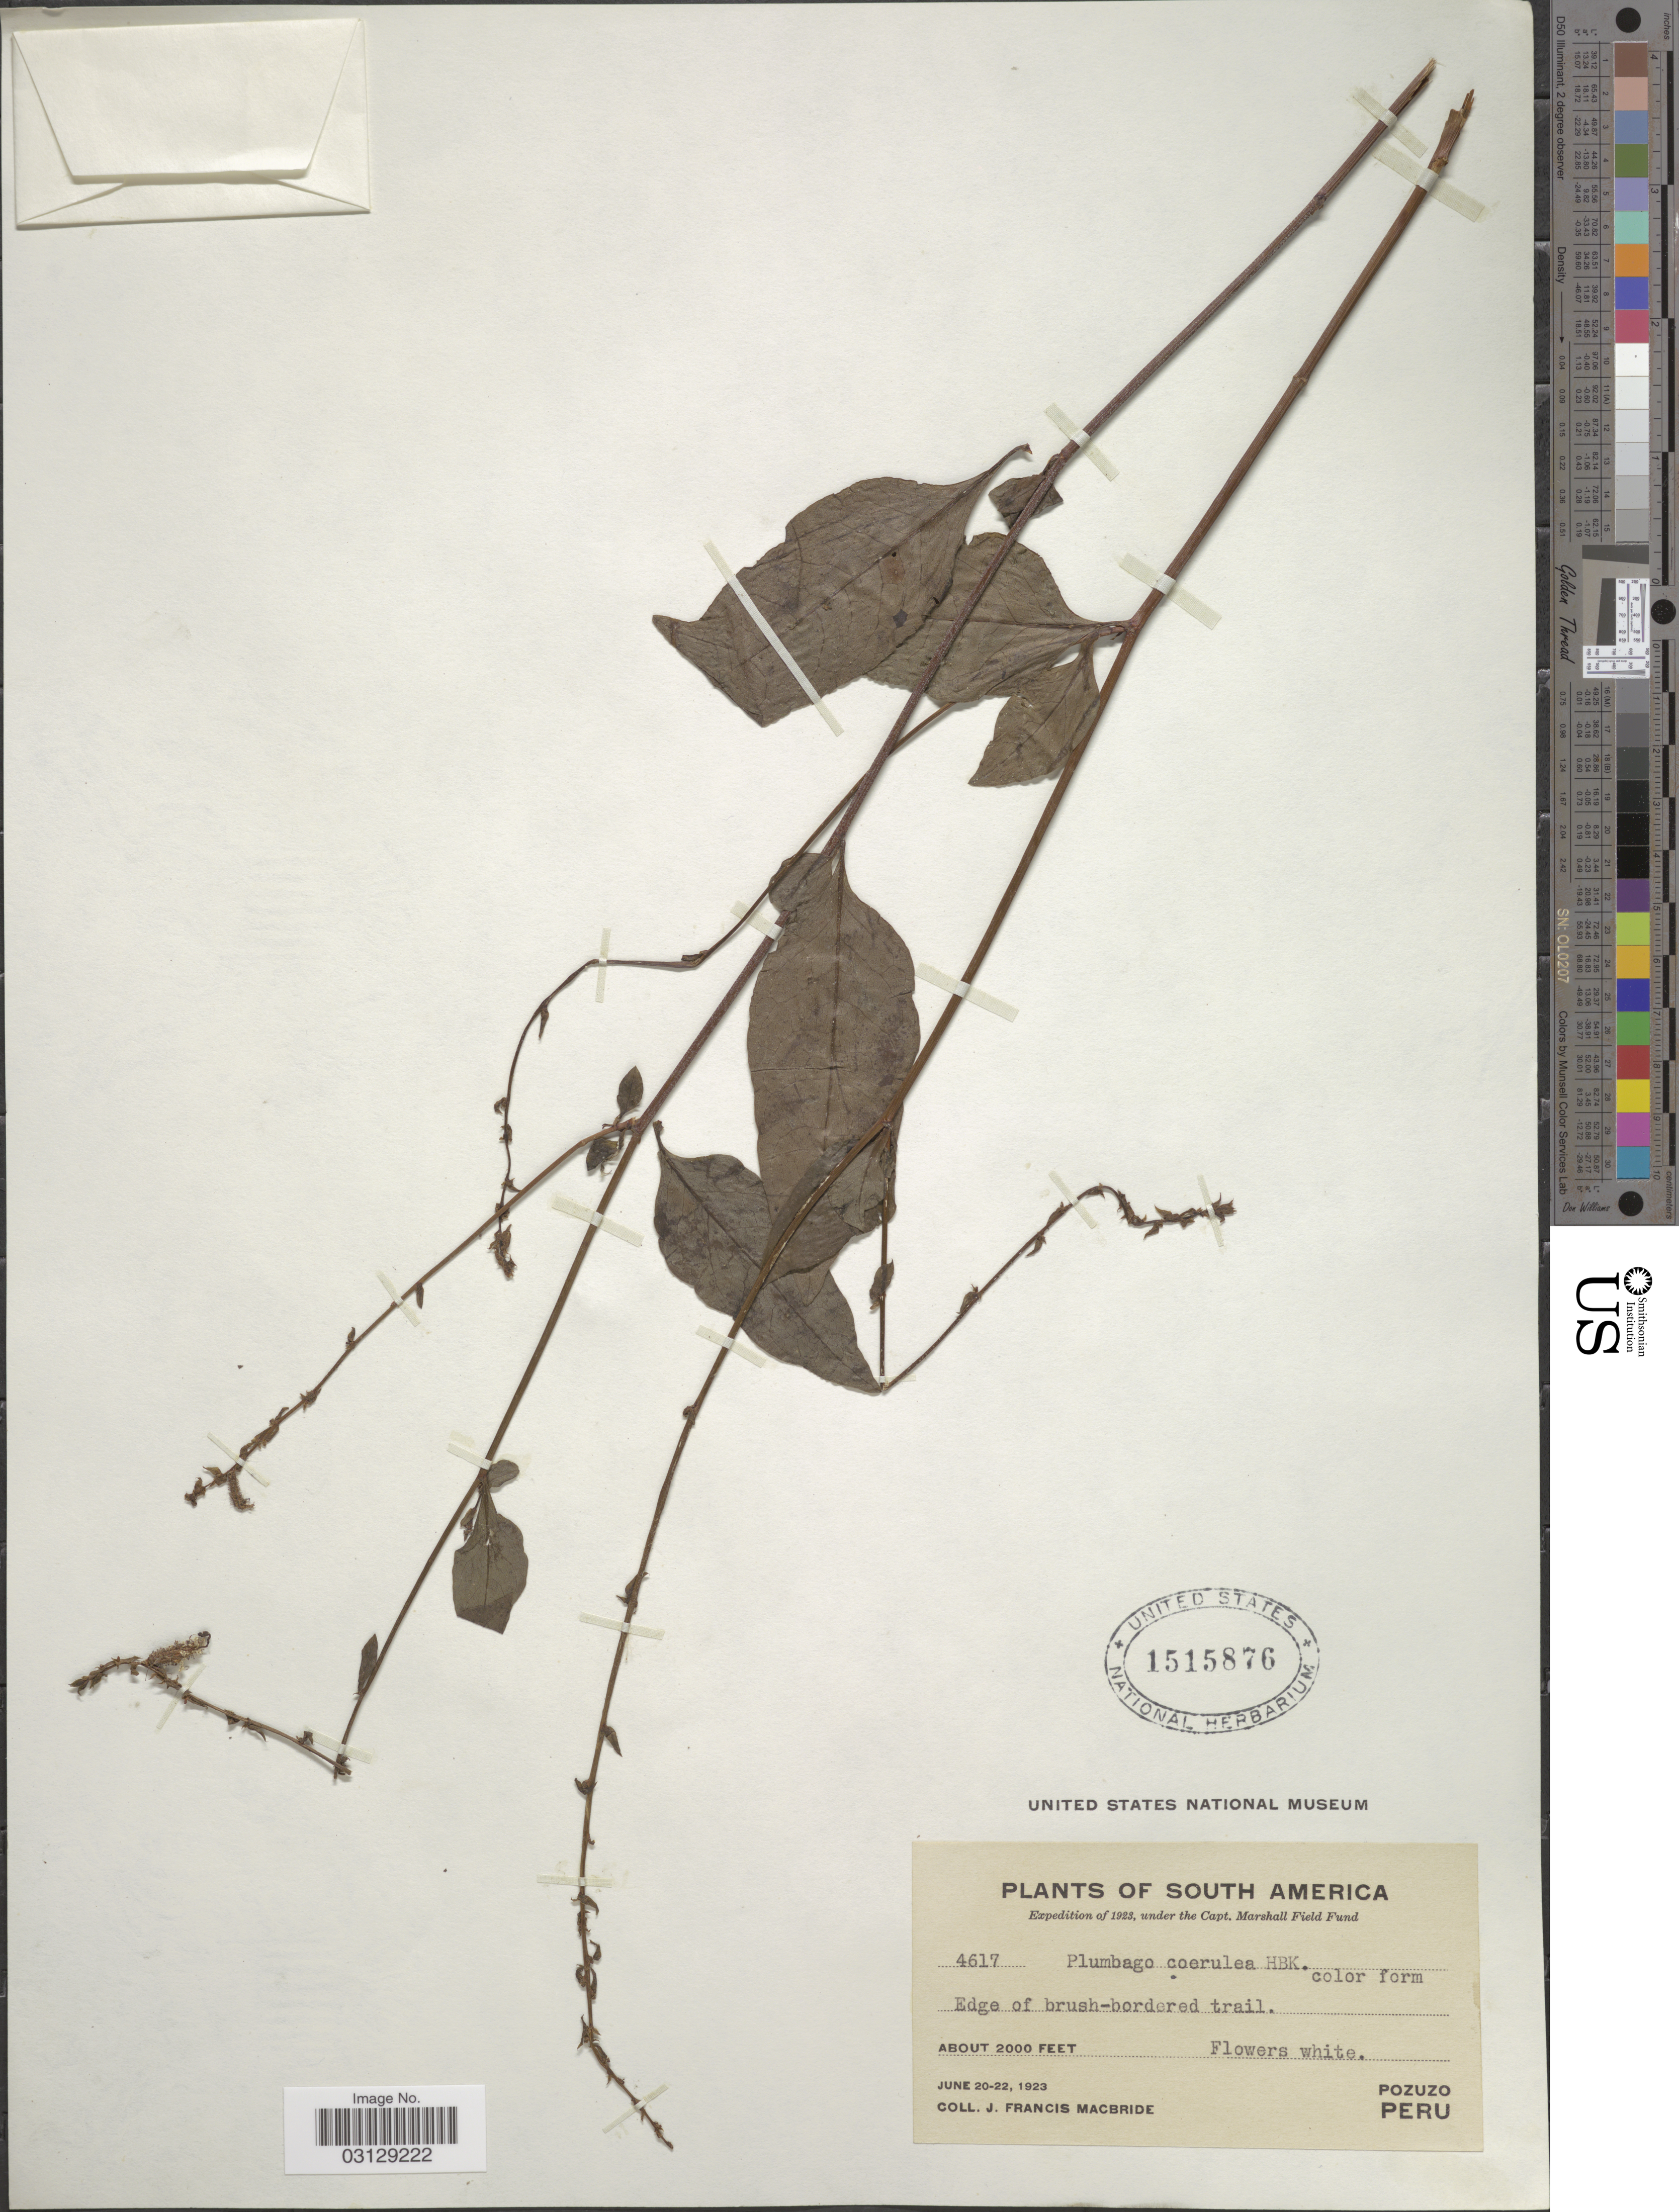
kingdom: Plantae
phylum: Tracheophyta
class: Magnoliopsida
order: Caryophyllales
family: Plumbaginaceae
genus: Plumbago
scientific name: Plumbago coerulea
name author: Auct.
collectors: J. F. Macbride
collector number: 4617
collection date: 1923-06-20/1923-06-22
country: Peru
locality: Pozuzo.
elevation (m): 610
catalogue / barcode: US 1515876